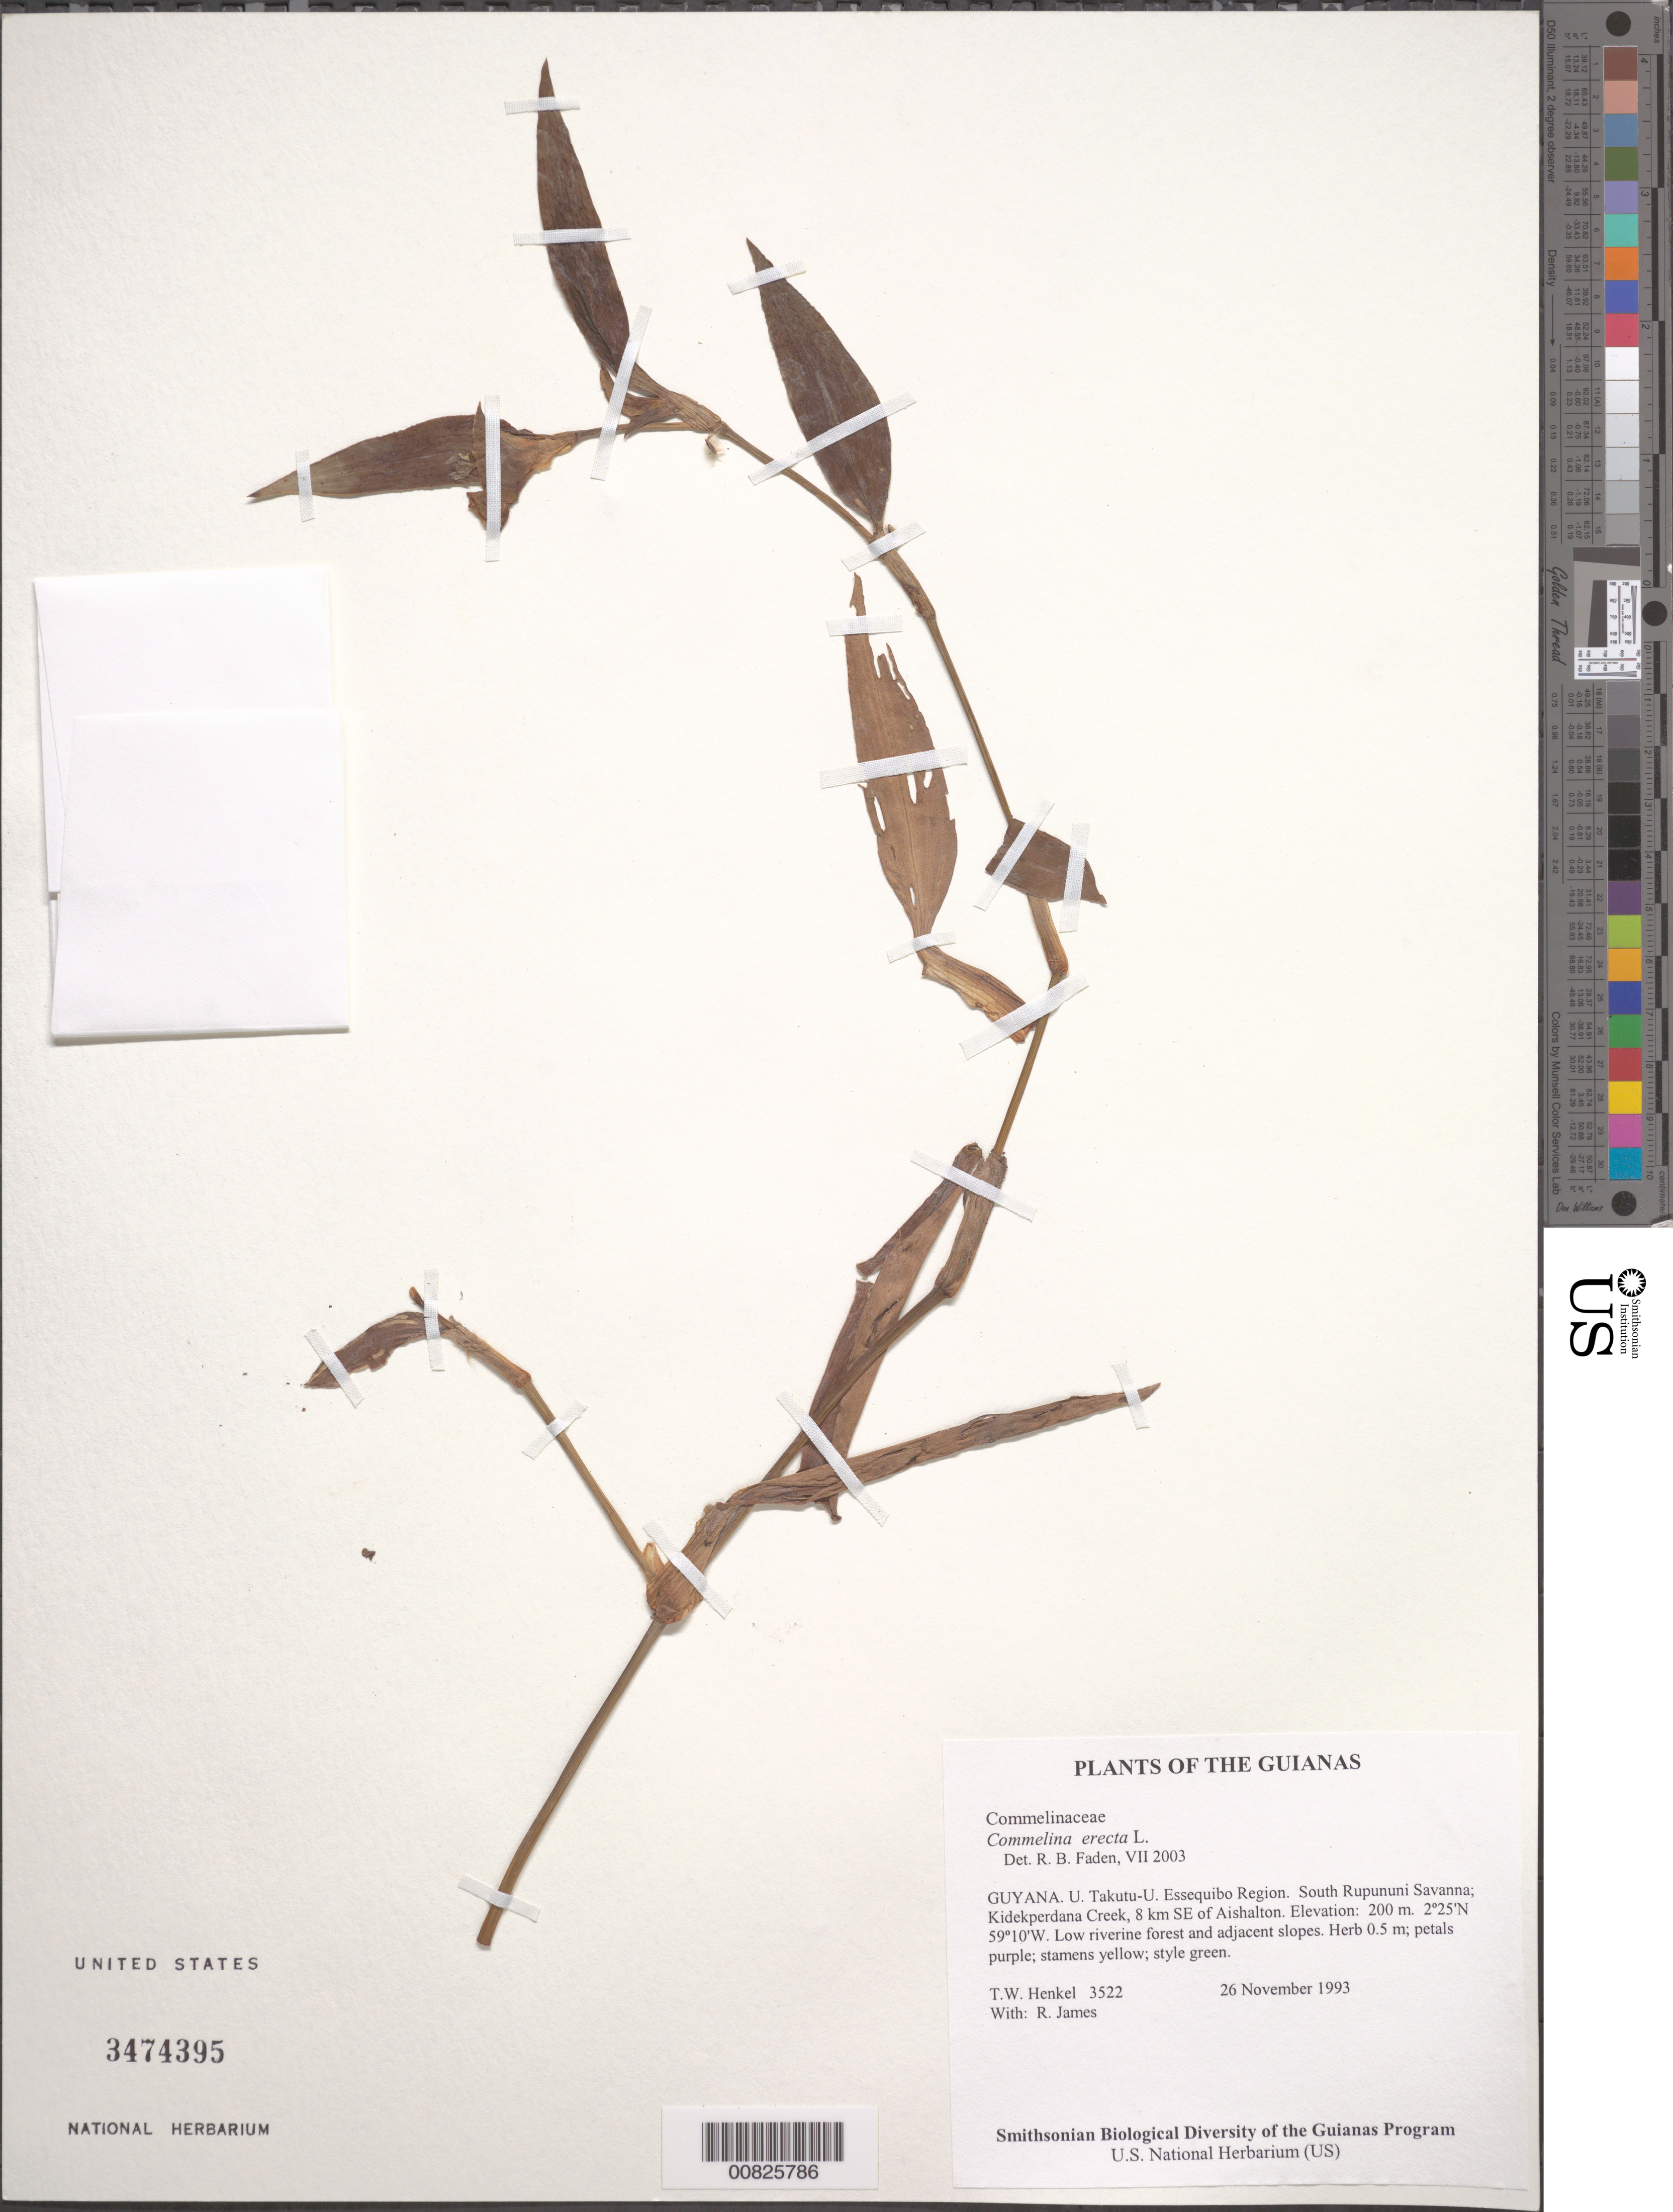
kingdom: Plantae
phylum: Tracheophyta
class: Liliopsida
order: Commelinales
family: Commelinaceae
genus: Commelina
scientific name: Commelina erecta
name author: L.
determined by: Faden, Robert B., (US), Smithsonian Institution - National Museum of Natural History (UNITED STATES)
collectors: T. Henkel & R. James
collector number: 3522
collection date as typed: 26 November 1993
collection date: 1993-11-26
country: Guyana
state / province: U. Takutu-U. Essequibo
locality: South Rupununi Savanna; Kidekperdana Creek, 8 km SE of Aishalton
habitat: Low riverine forest and adjacent slopes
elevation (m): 200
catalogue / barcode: US 3474395